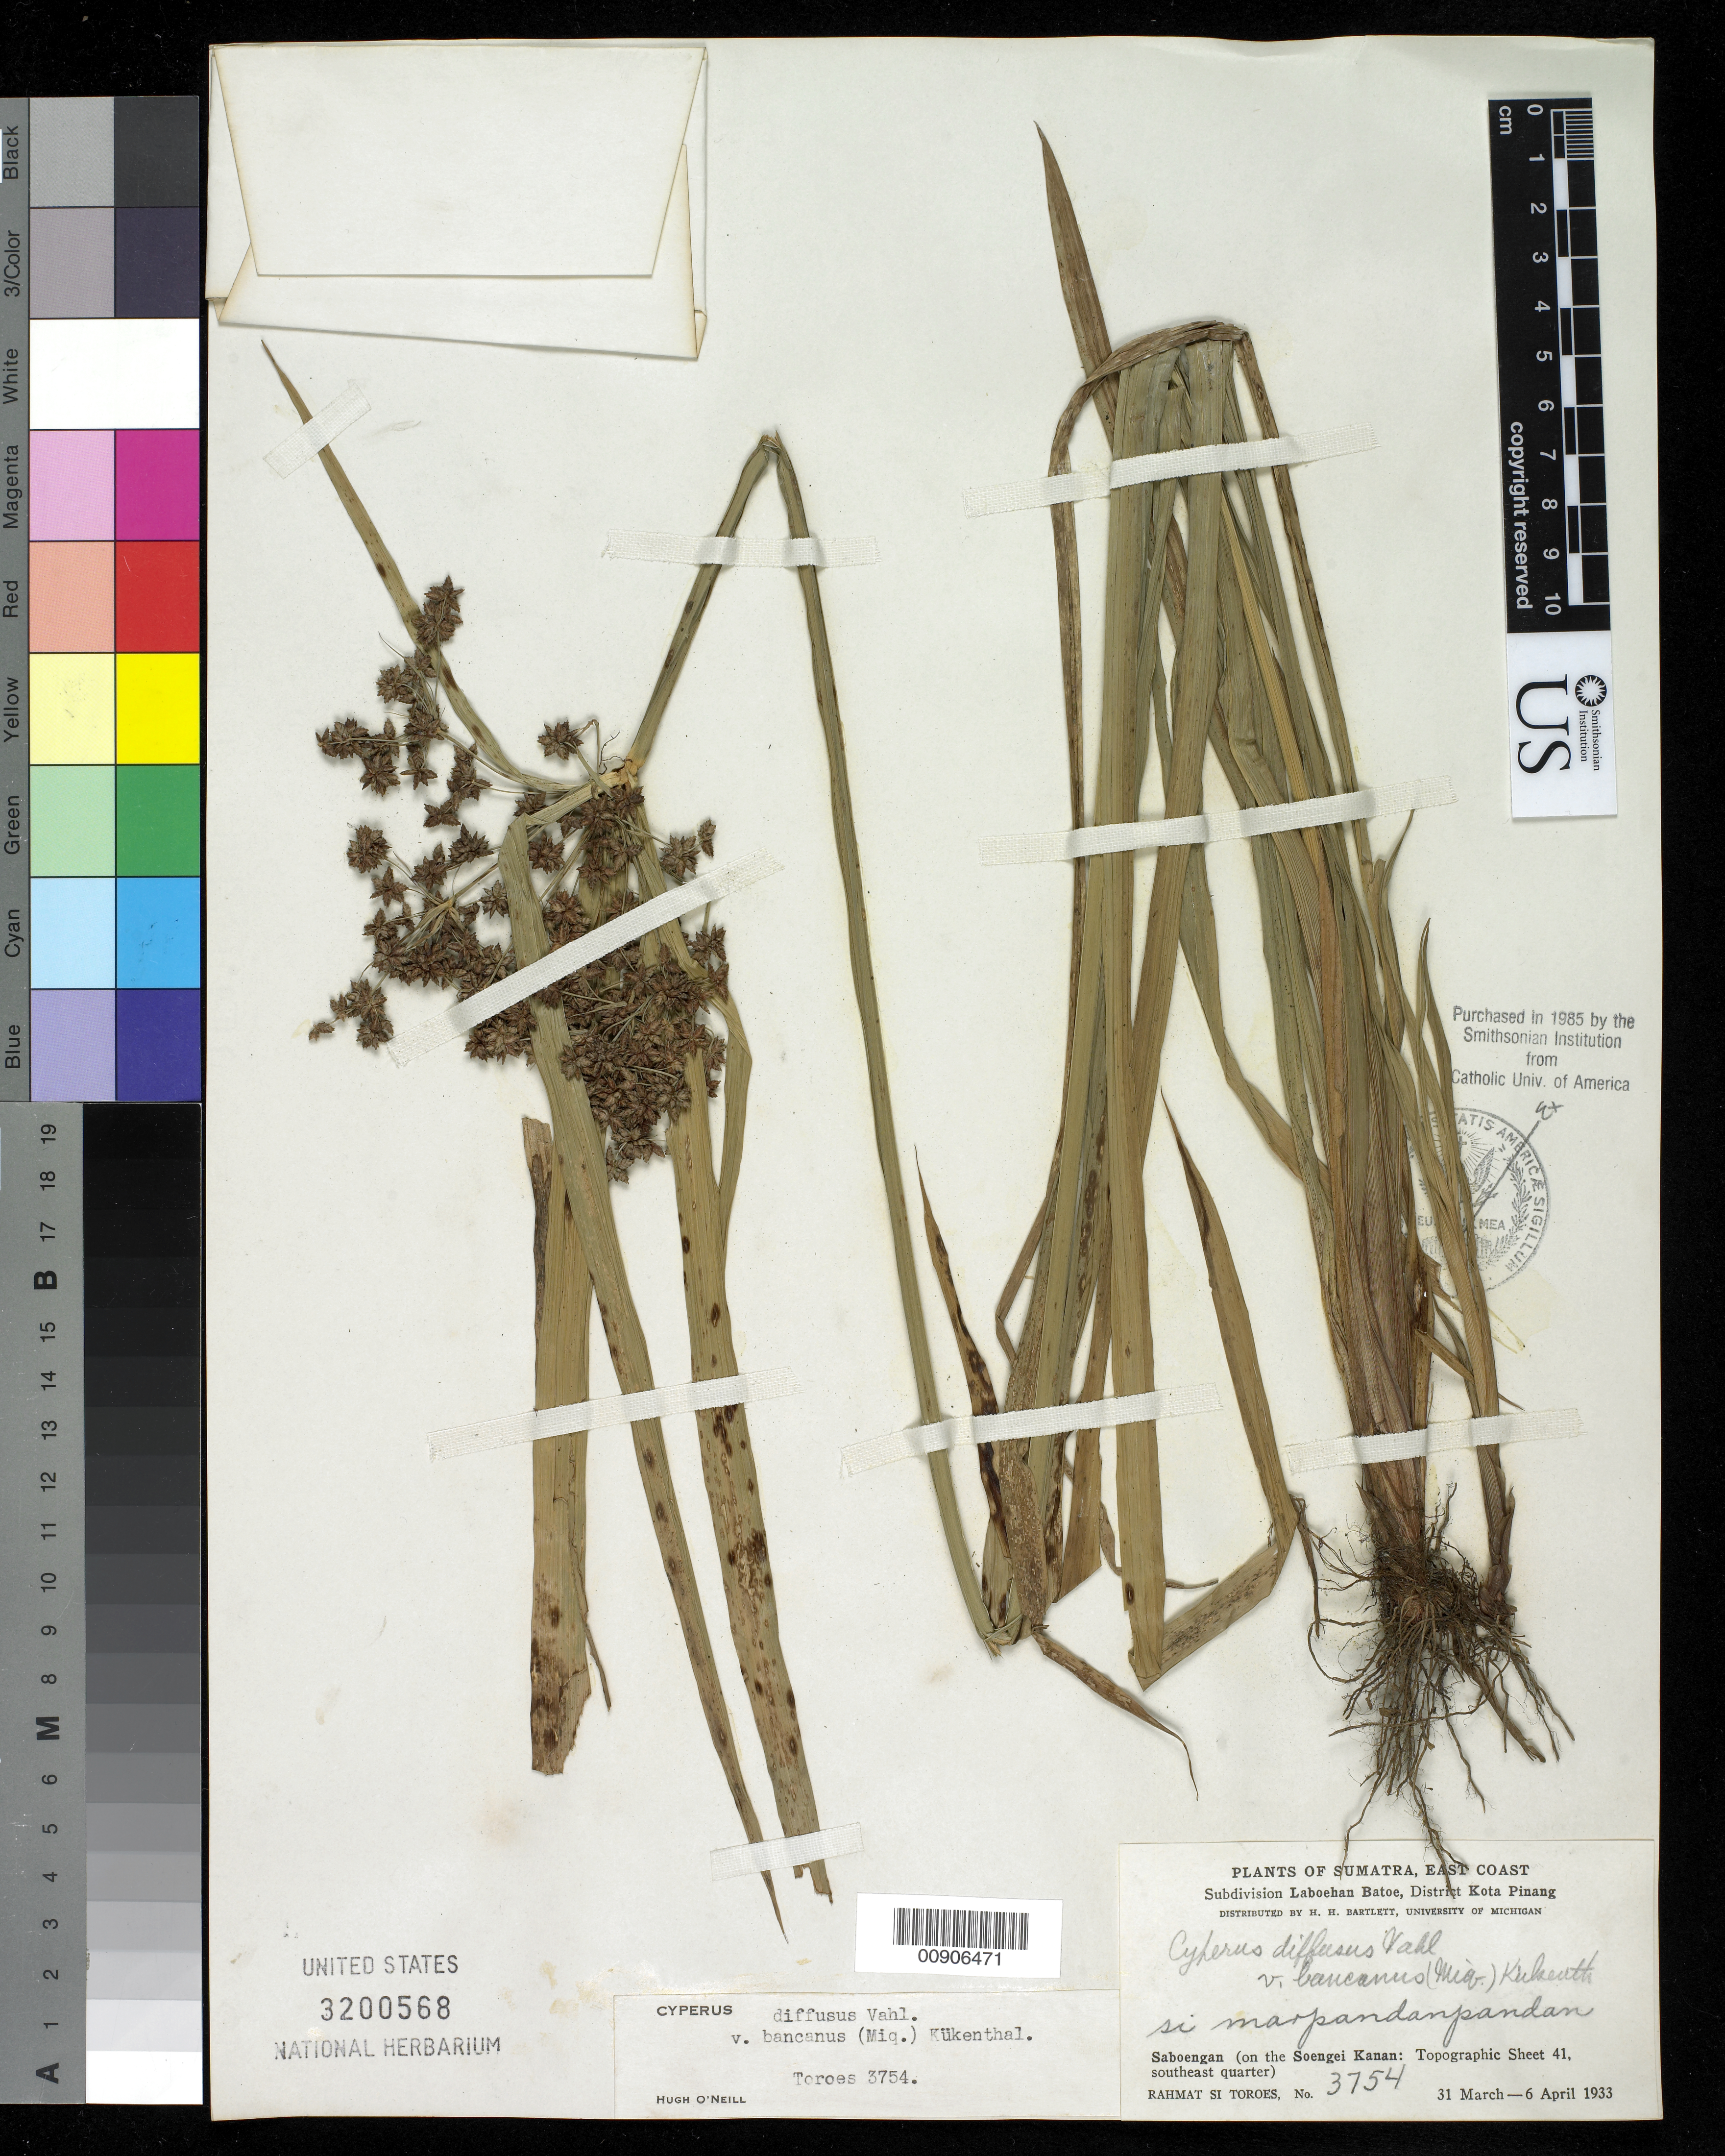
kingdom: Plantae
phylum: Tracheophyta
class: Liliopsida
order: Poales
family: Cyperaceae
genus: Cyperus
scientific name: Cyperus diffusus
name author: Vahl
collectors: Rahmat Si Boeea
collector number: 3754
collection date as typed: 31 Mar 1933 to 06 Apr 1933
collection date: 1933-03-31/1933-04-06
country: Indonesia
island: Sumatra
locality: Subdivision Laboehan Batoe, District Kota Pinang, Saboengan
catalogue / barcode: US 3200568